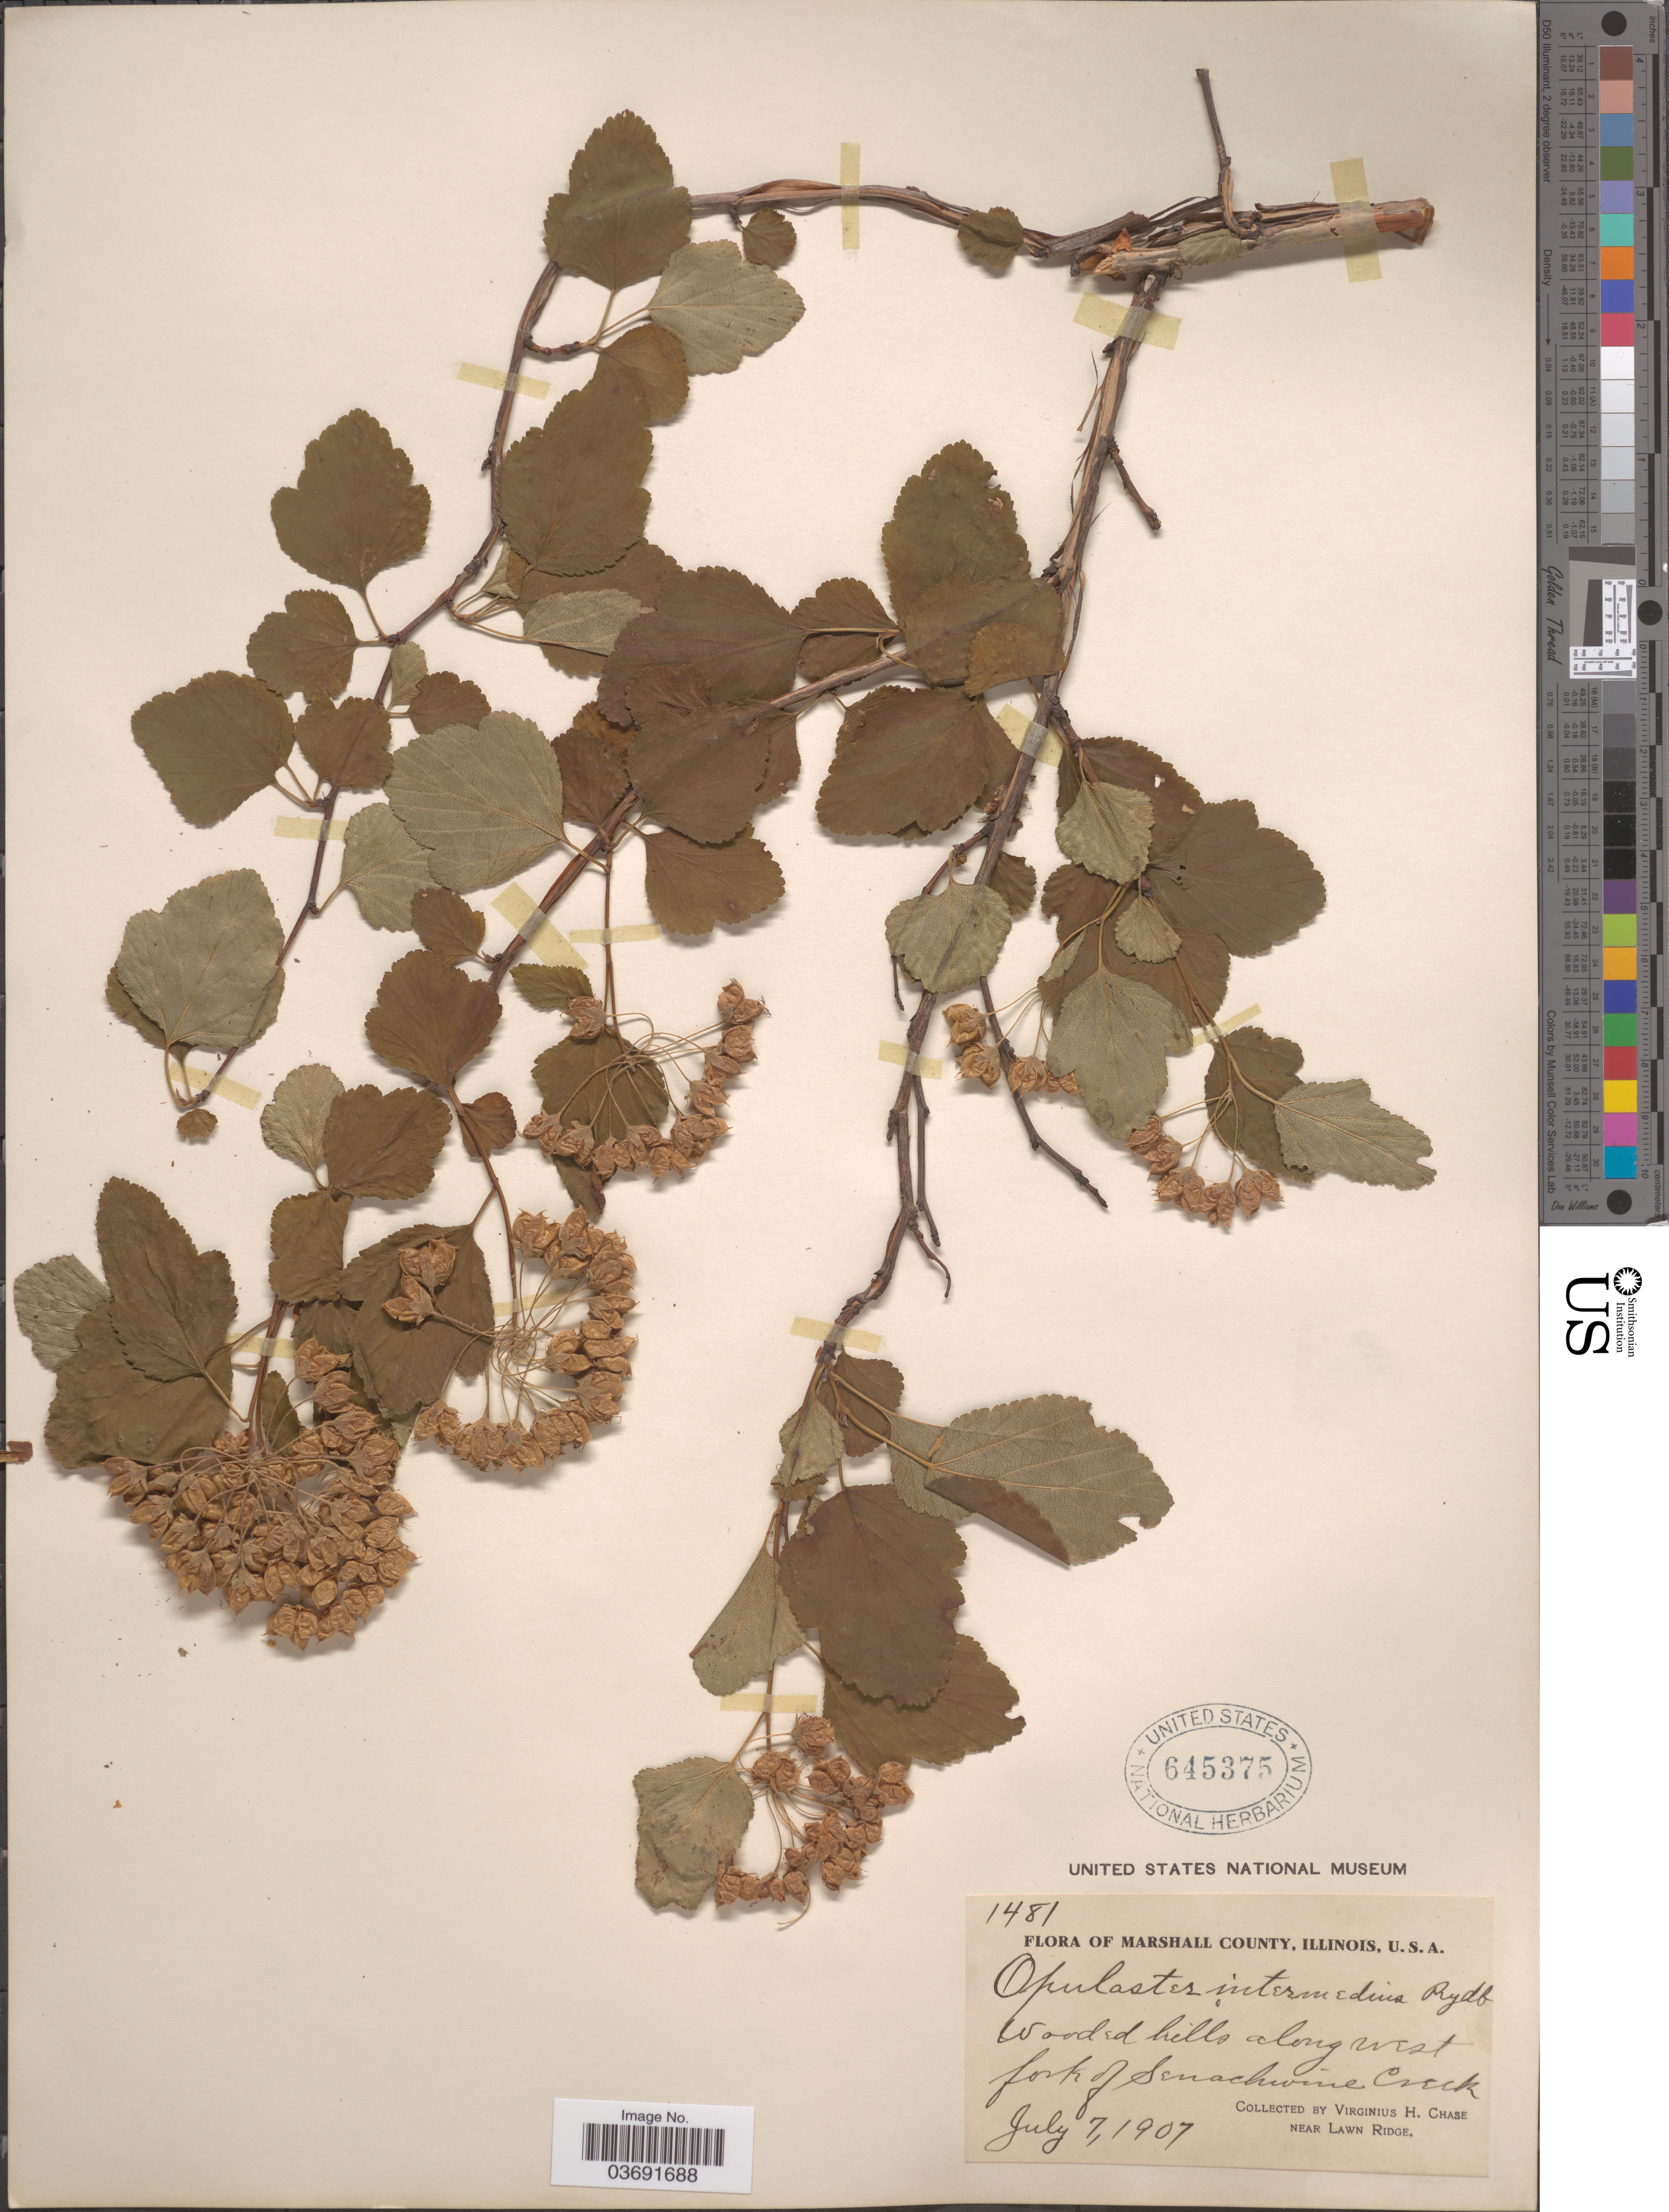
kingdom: Plantae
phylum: Tracheophyta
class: Magnoliopsida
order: Rosales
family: Rosaceae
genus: Physocarpus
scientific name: Physocarpus intermedius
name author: (Rydb.) C.K. Schneid.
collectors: V. H. Chase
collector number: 1481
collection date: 1907-07-07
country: United States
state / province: Illinois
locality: Marshall County. Wooded hills along west fork of Senachwine Creek. Near Lawn Ridge.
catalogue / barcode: US 645375